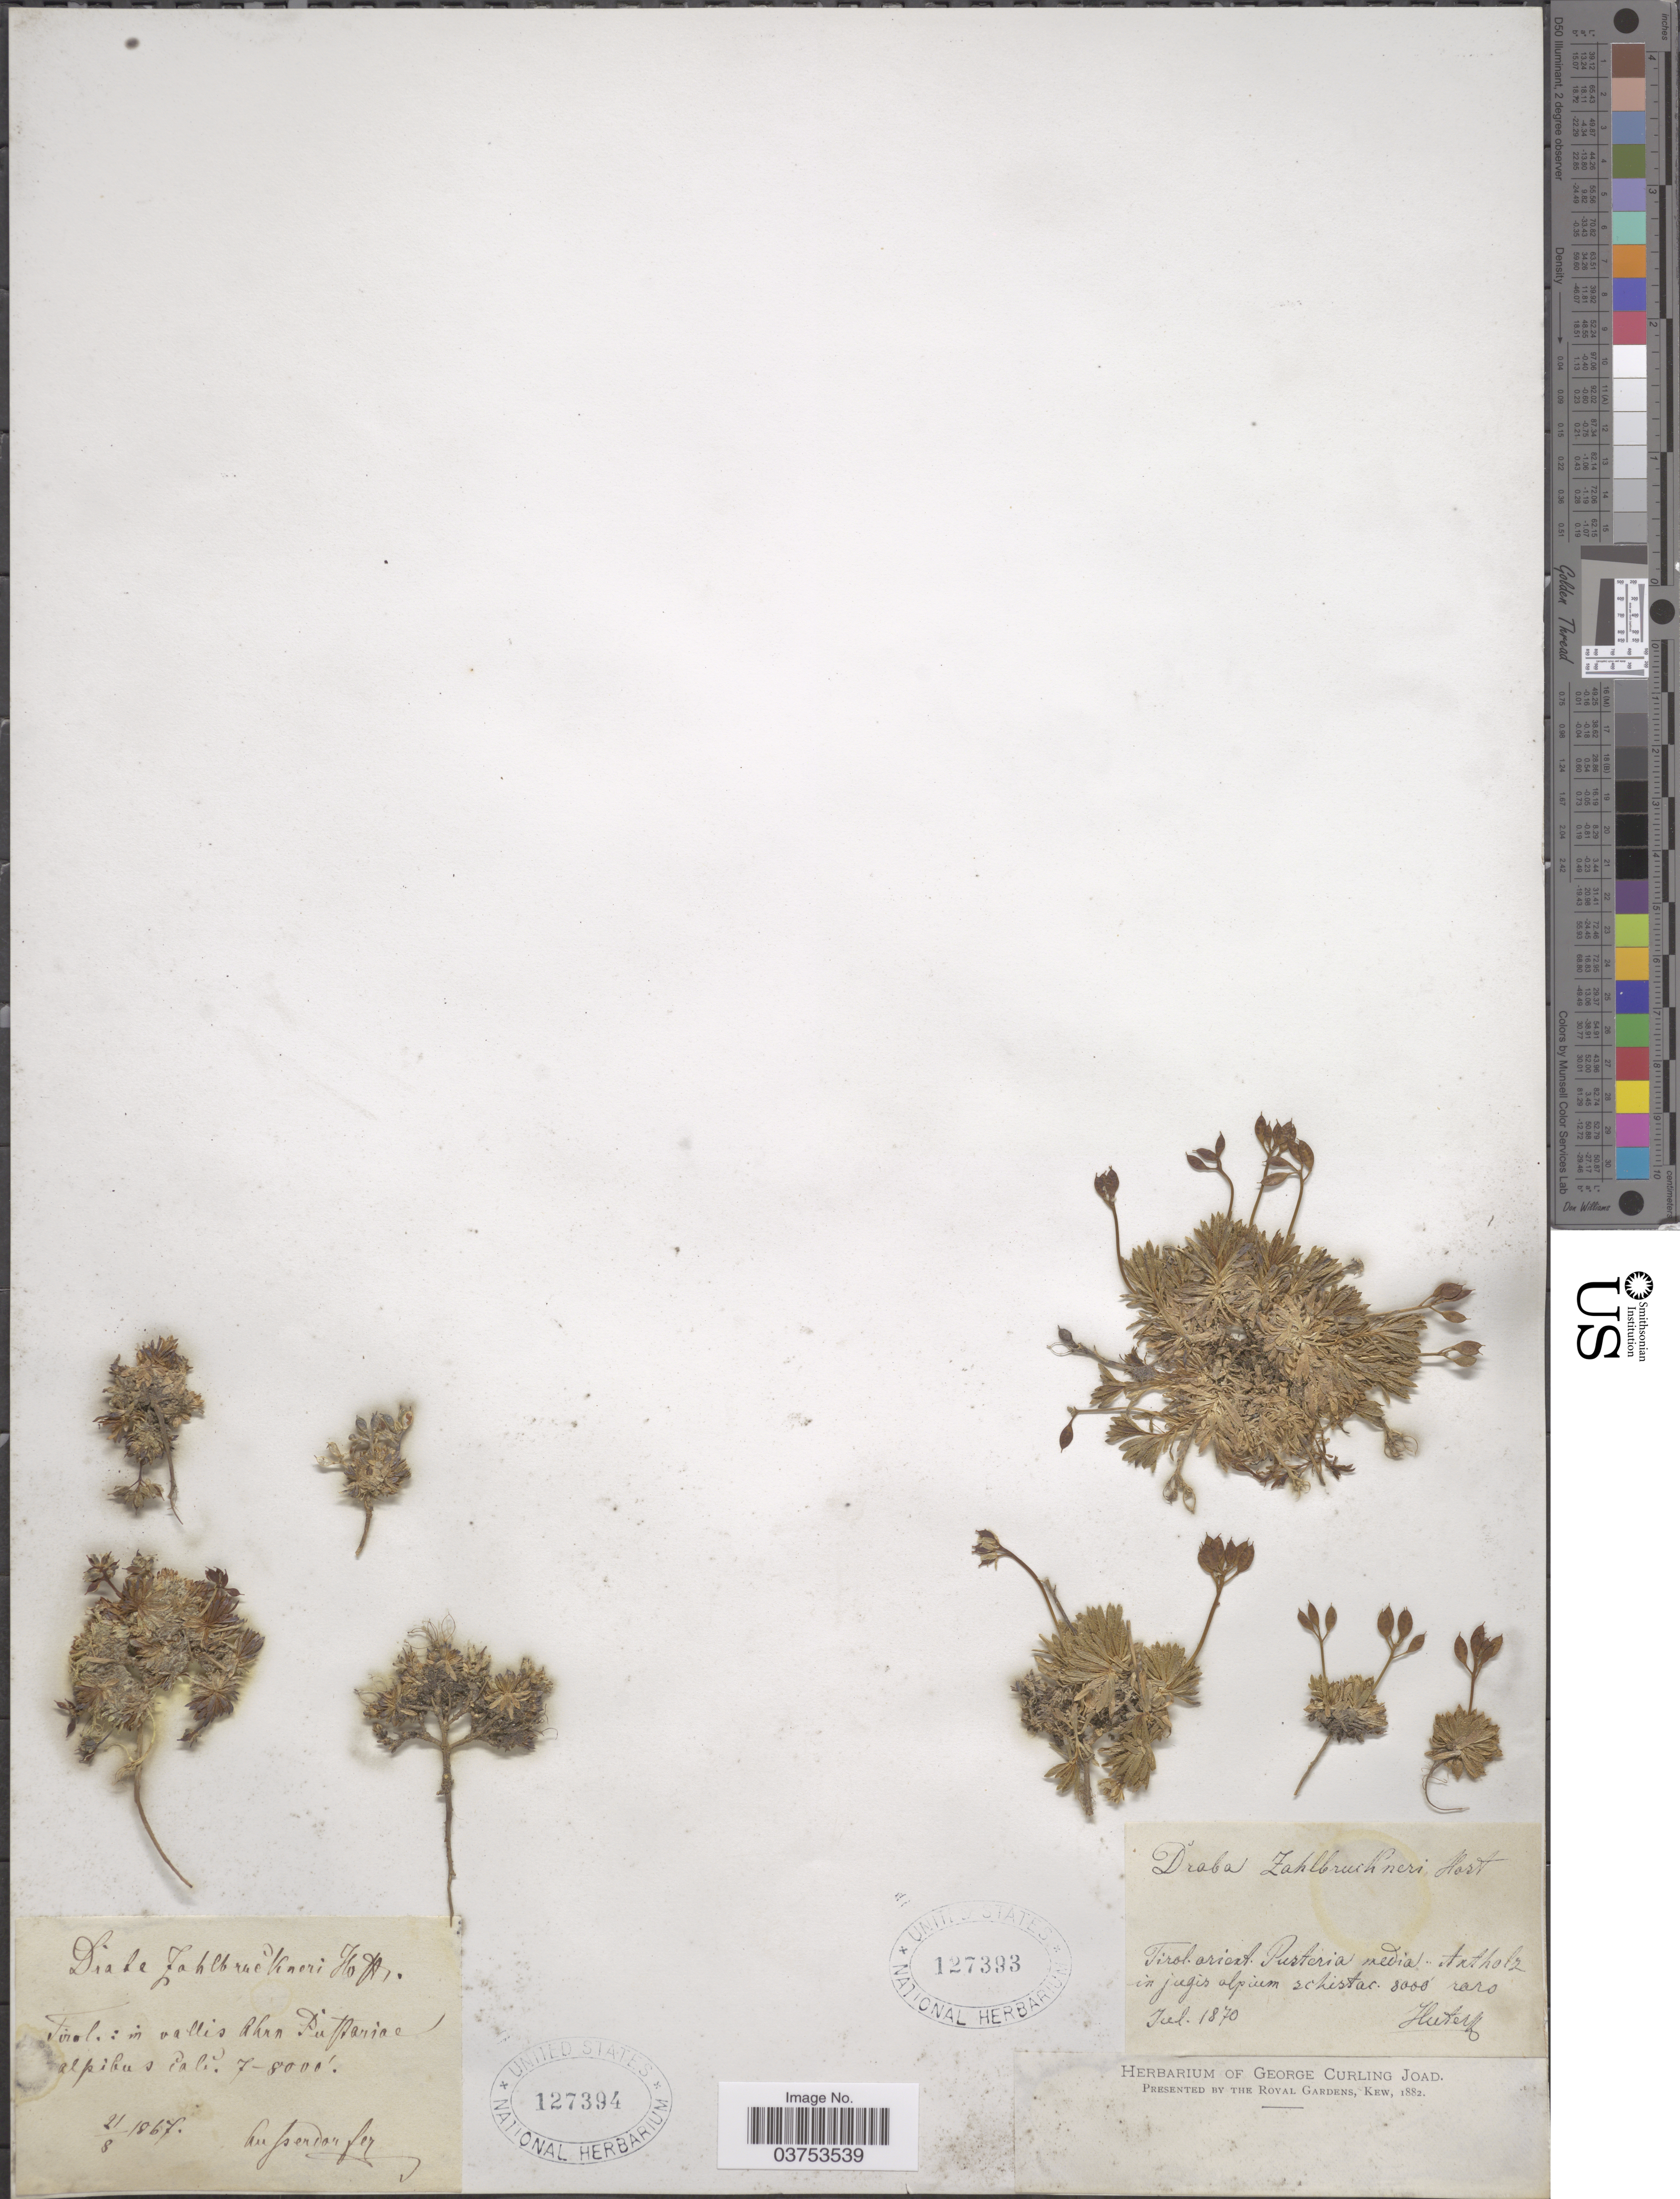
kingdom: Plantae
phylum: Tracheophyta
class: Magnoliopsida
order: Brassicales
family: Brassicaceae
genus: Draba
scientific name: Draba zahlbruckneri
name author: Host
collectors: Aufsersdorfer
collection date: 1867-08-21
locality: Tirol: in vallis Rhun [interpreted] Pustariae alpibus calc.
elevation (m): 2134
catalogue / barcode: US 127394